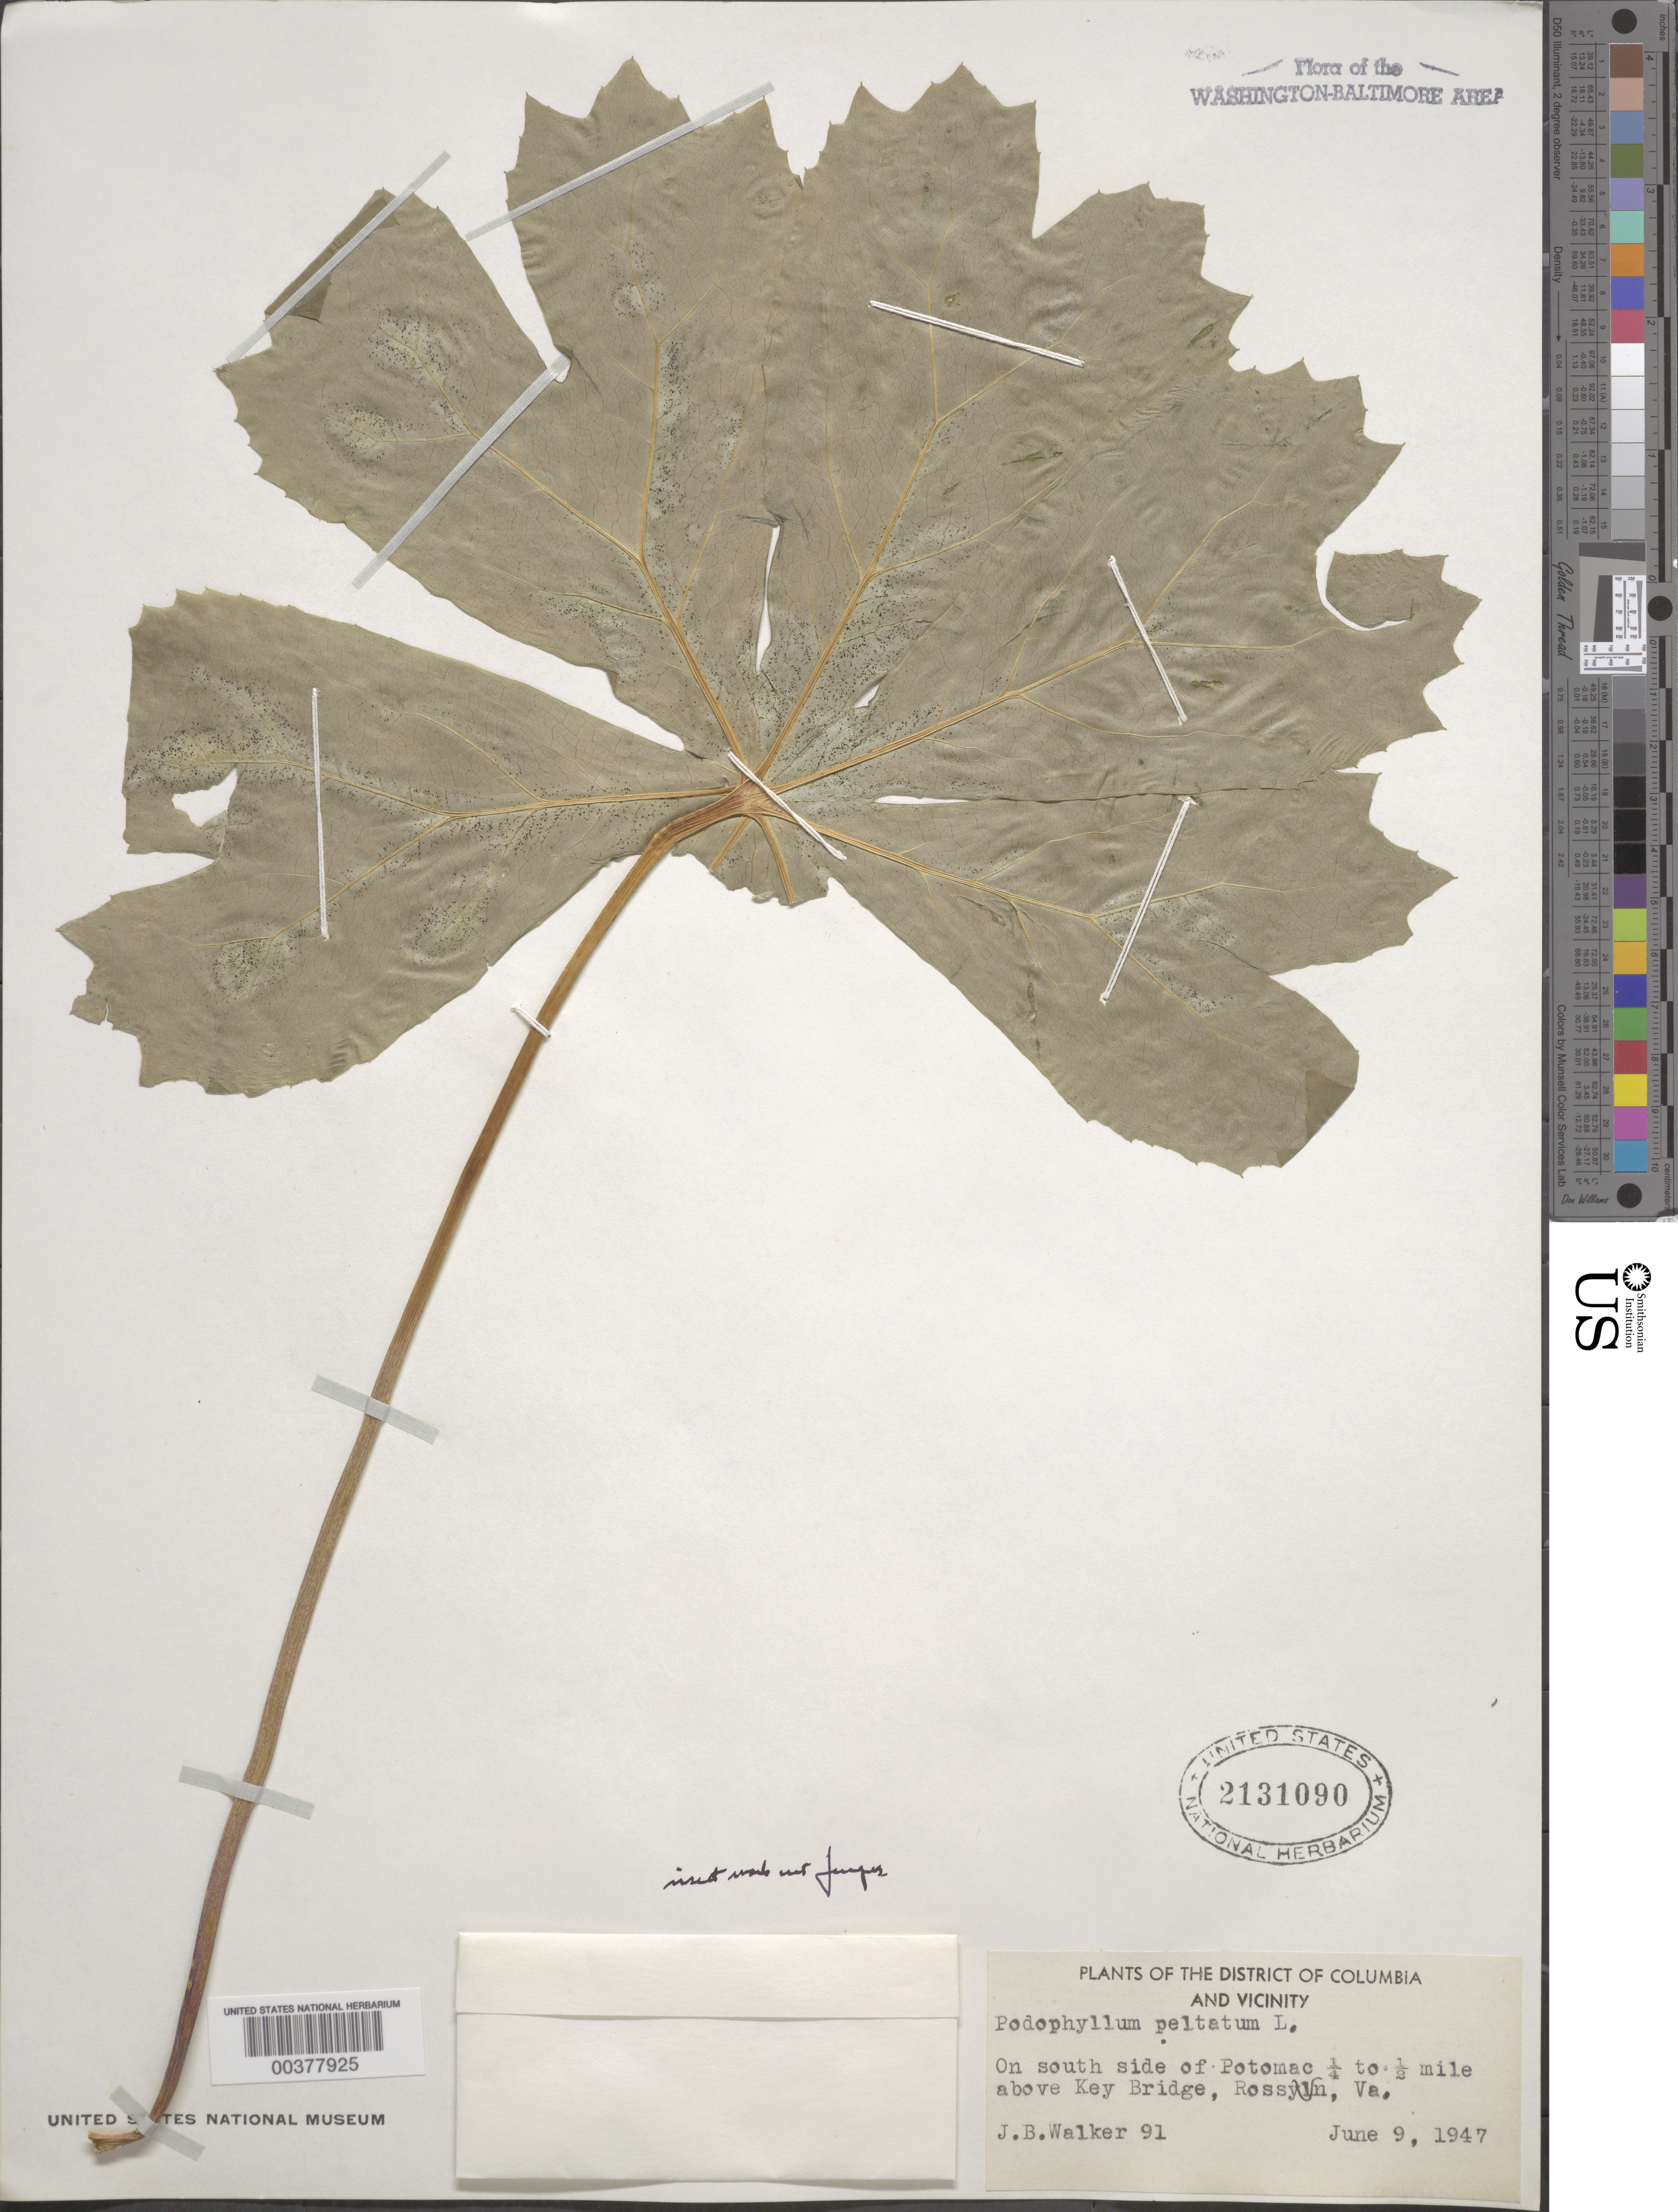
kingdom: Plantae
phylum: Tracheophyta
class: Magnoliopsida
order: Ranunculales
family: Berberidaceae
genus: Podophyllum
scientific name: Podophyllum peltatum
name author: L.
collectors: J. Walker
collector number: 91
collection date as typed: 09 Jun 1947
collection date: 1947-06-09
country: United States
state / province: Virginia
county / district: Arlington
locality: Above Key Bridge, Potomac Banks, Rosslyn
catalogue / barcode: US 2131090